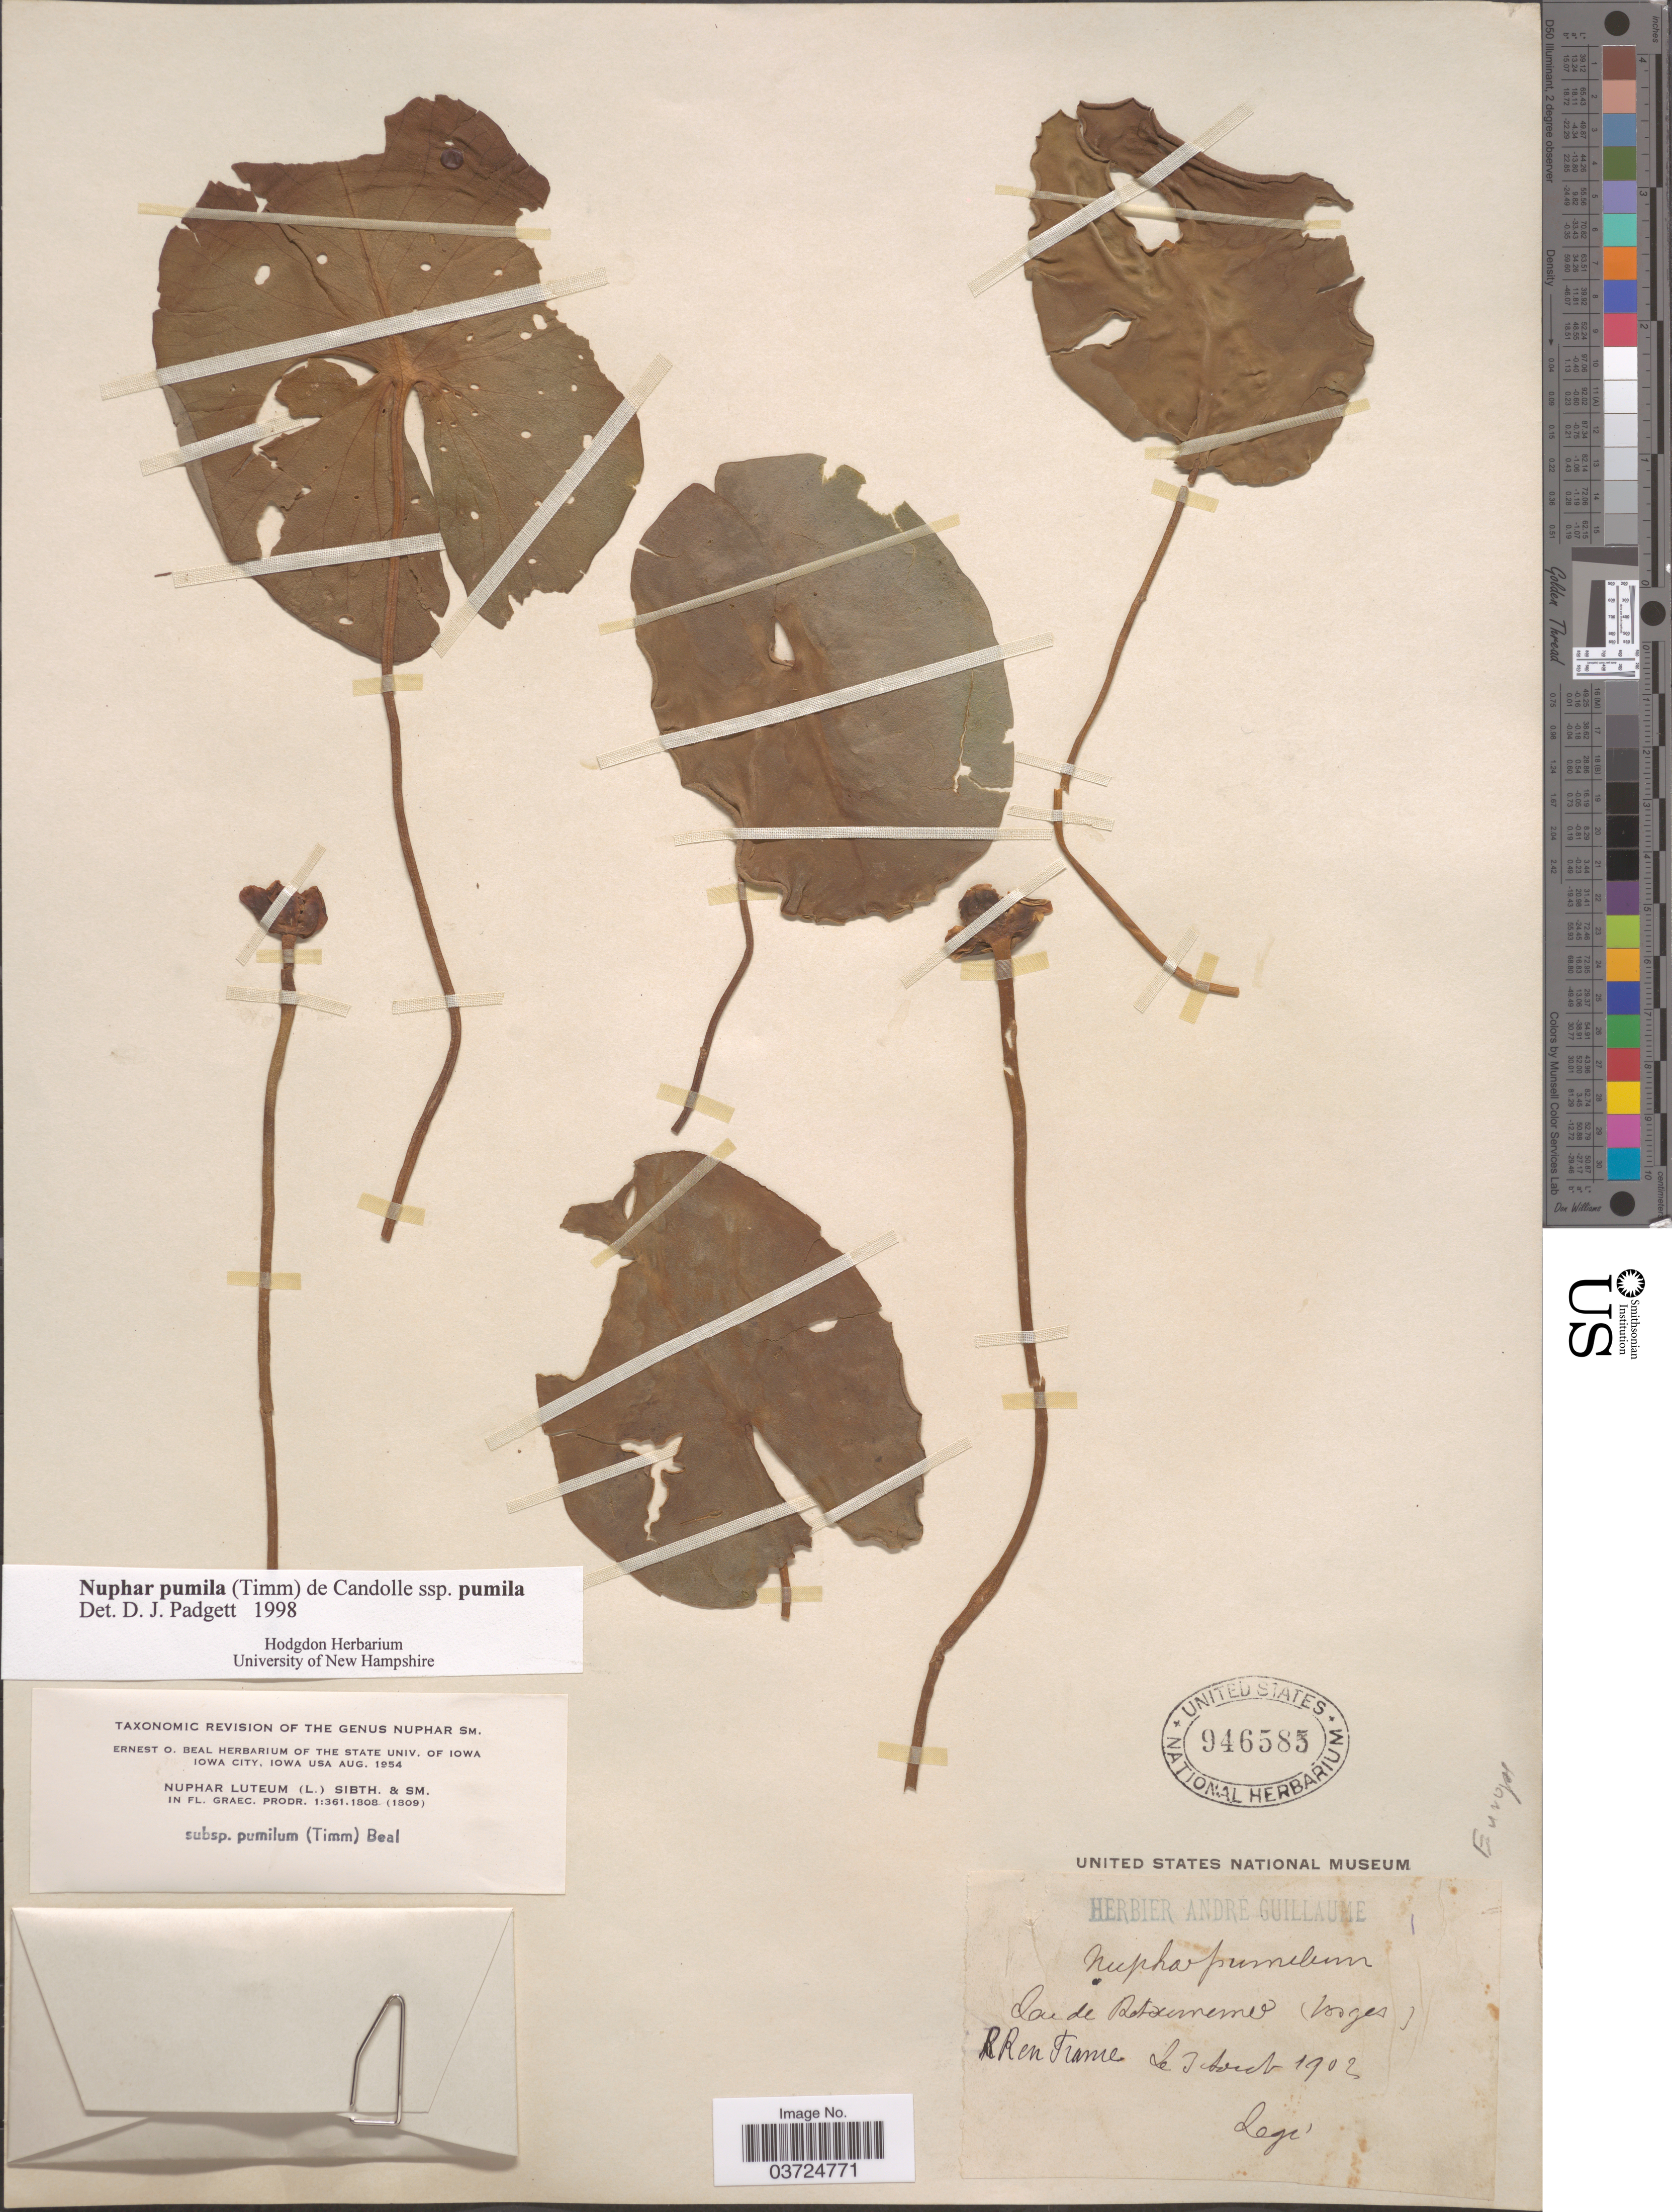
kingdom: Plantae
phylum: Tracheophyta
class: Magnoliopsida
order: Nymphaeales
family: Nymphaeaceae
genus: Nuphar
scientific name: Nuphar pumila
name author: (Timm) DC.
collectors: Ex herb. Andre Guillaume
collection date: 1902-08-03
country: France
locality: San de Rotsememu (Vosges). [interpreted] RR en Trame. [interpreted] Europe.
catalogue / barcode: US 946585